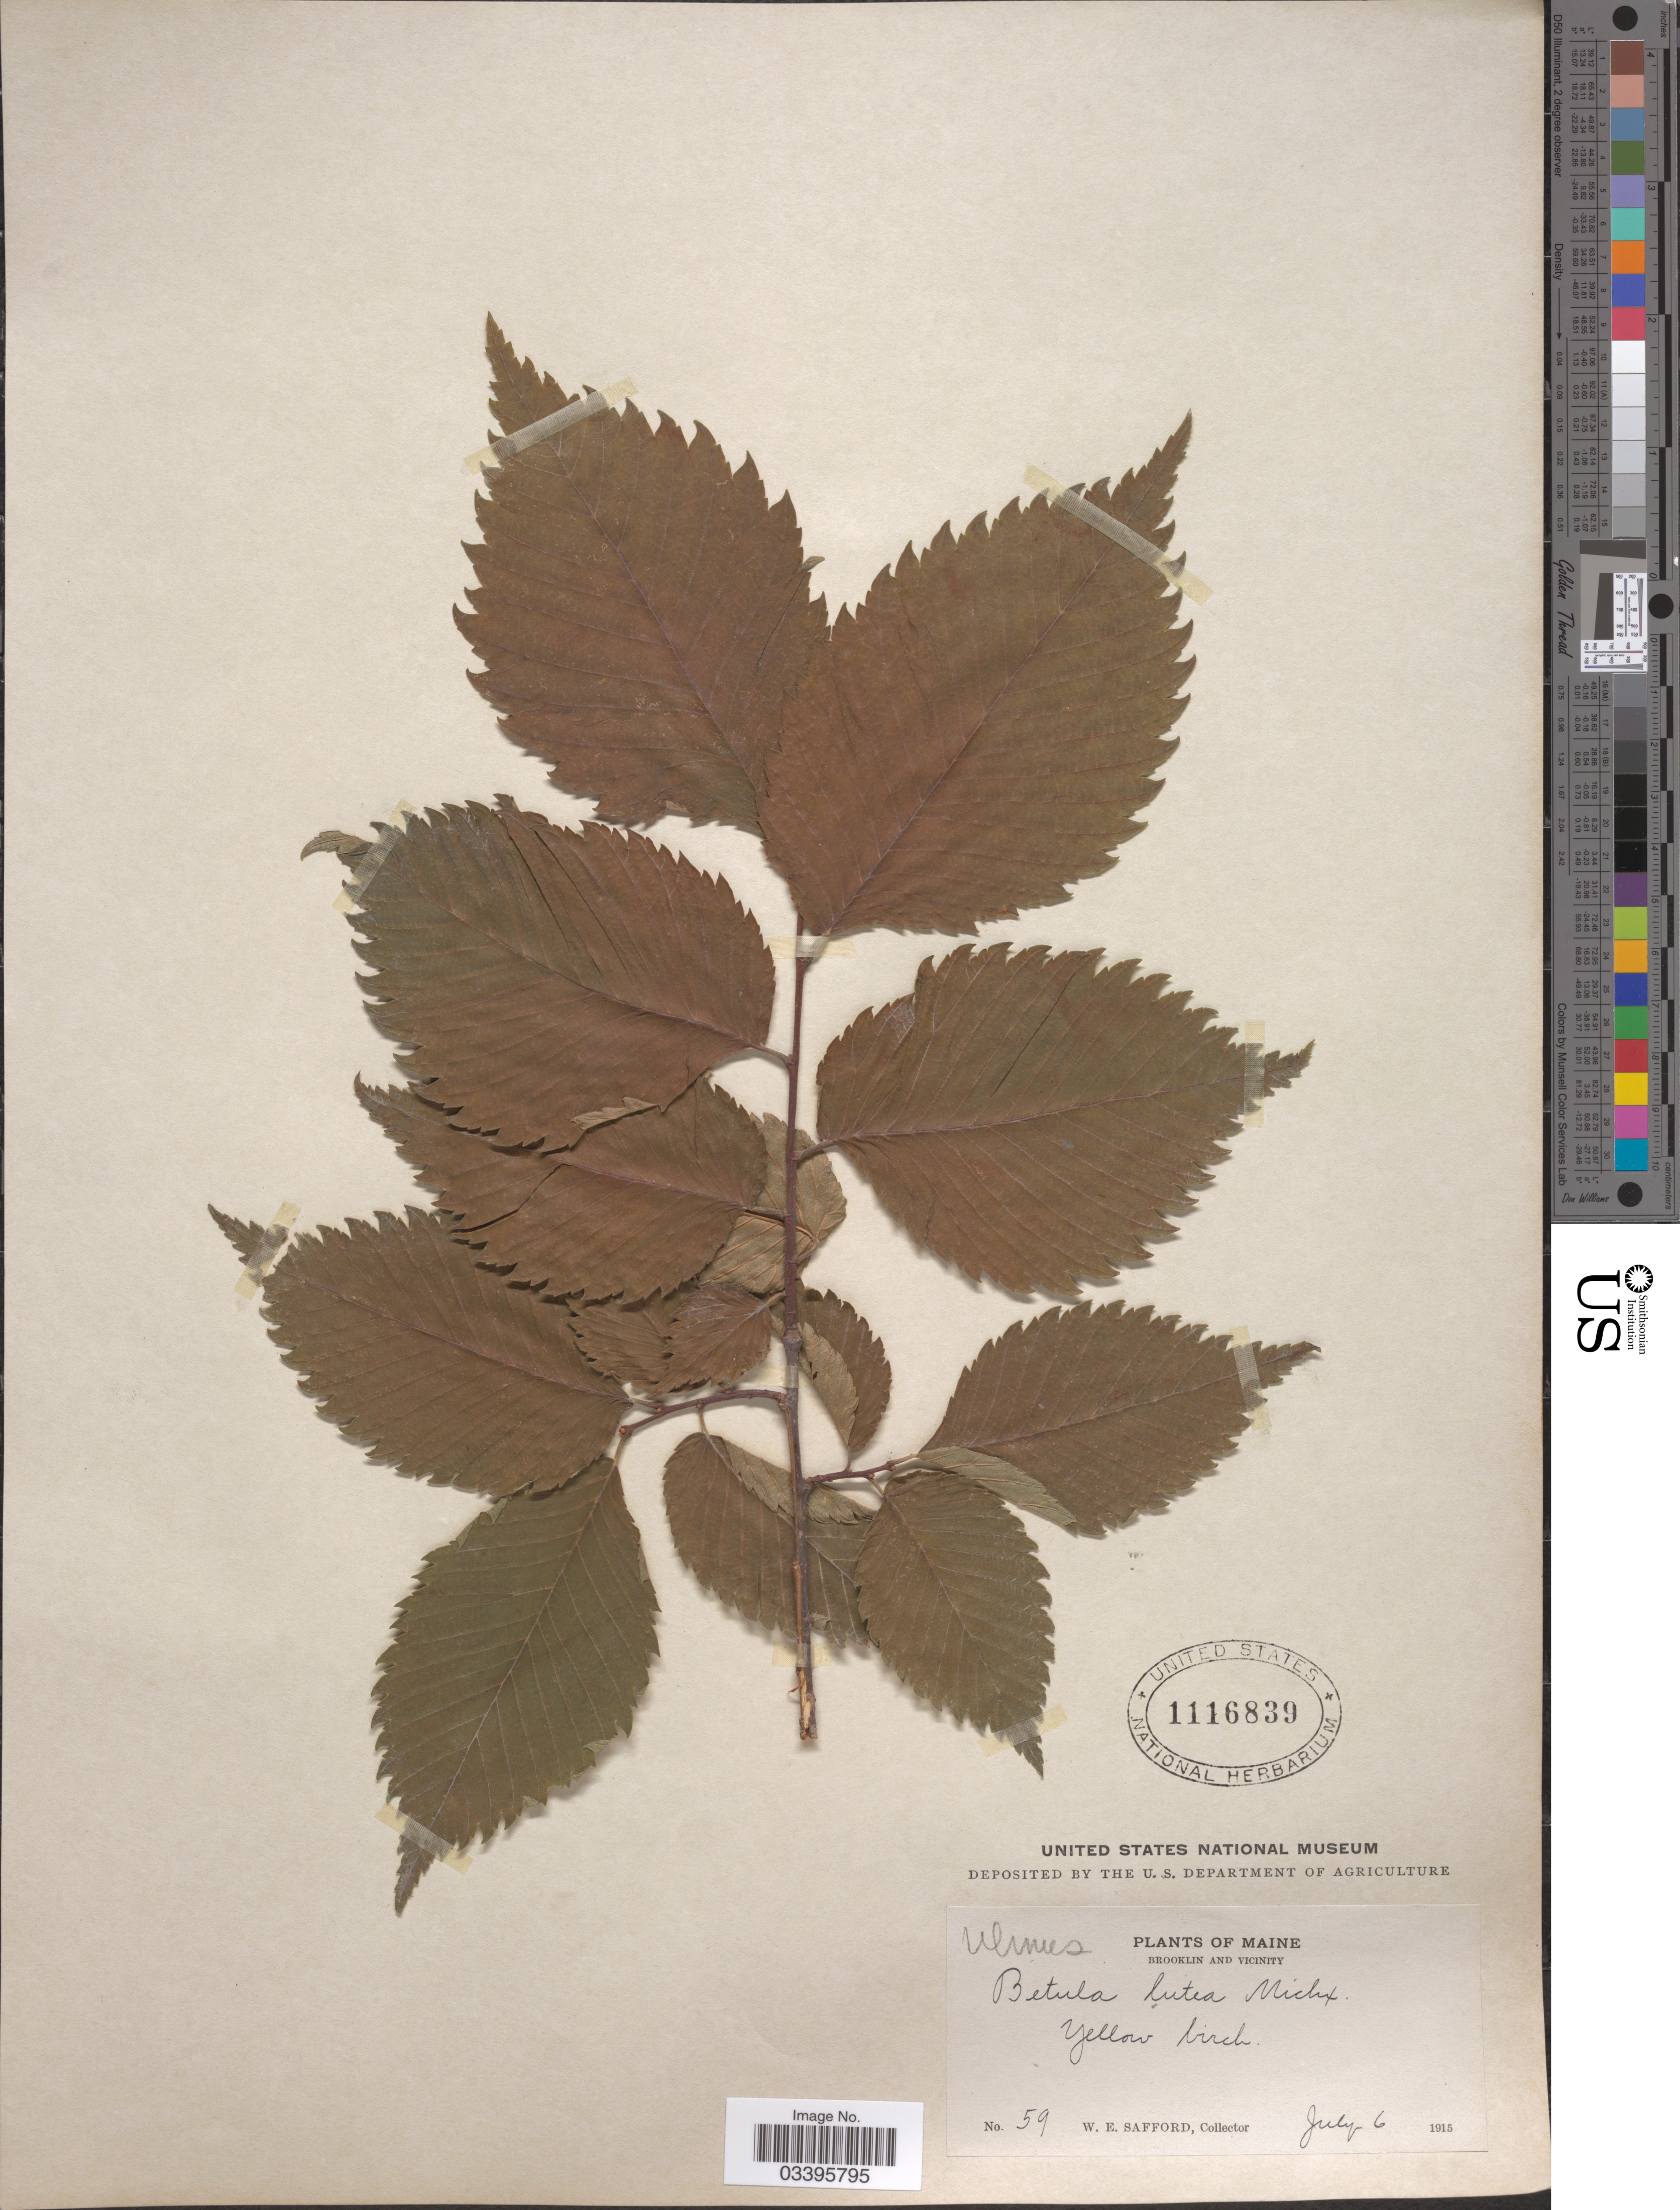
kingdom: Plantae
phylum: Tracheophyta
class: Magnoliopsida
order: Fagales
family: Betulaceae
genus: Betula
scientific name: Betula lutea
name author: F. Michx.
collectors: W. E. Safford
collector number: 59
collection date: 1915-07-06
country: United States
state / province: Maine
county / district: Hancock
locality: Brooklyn and vicinity.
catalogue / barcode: US 1116839